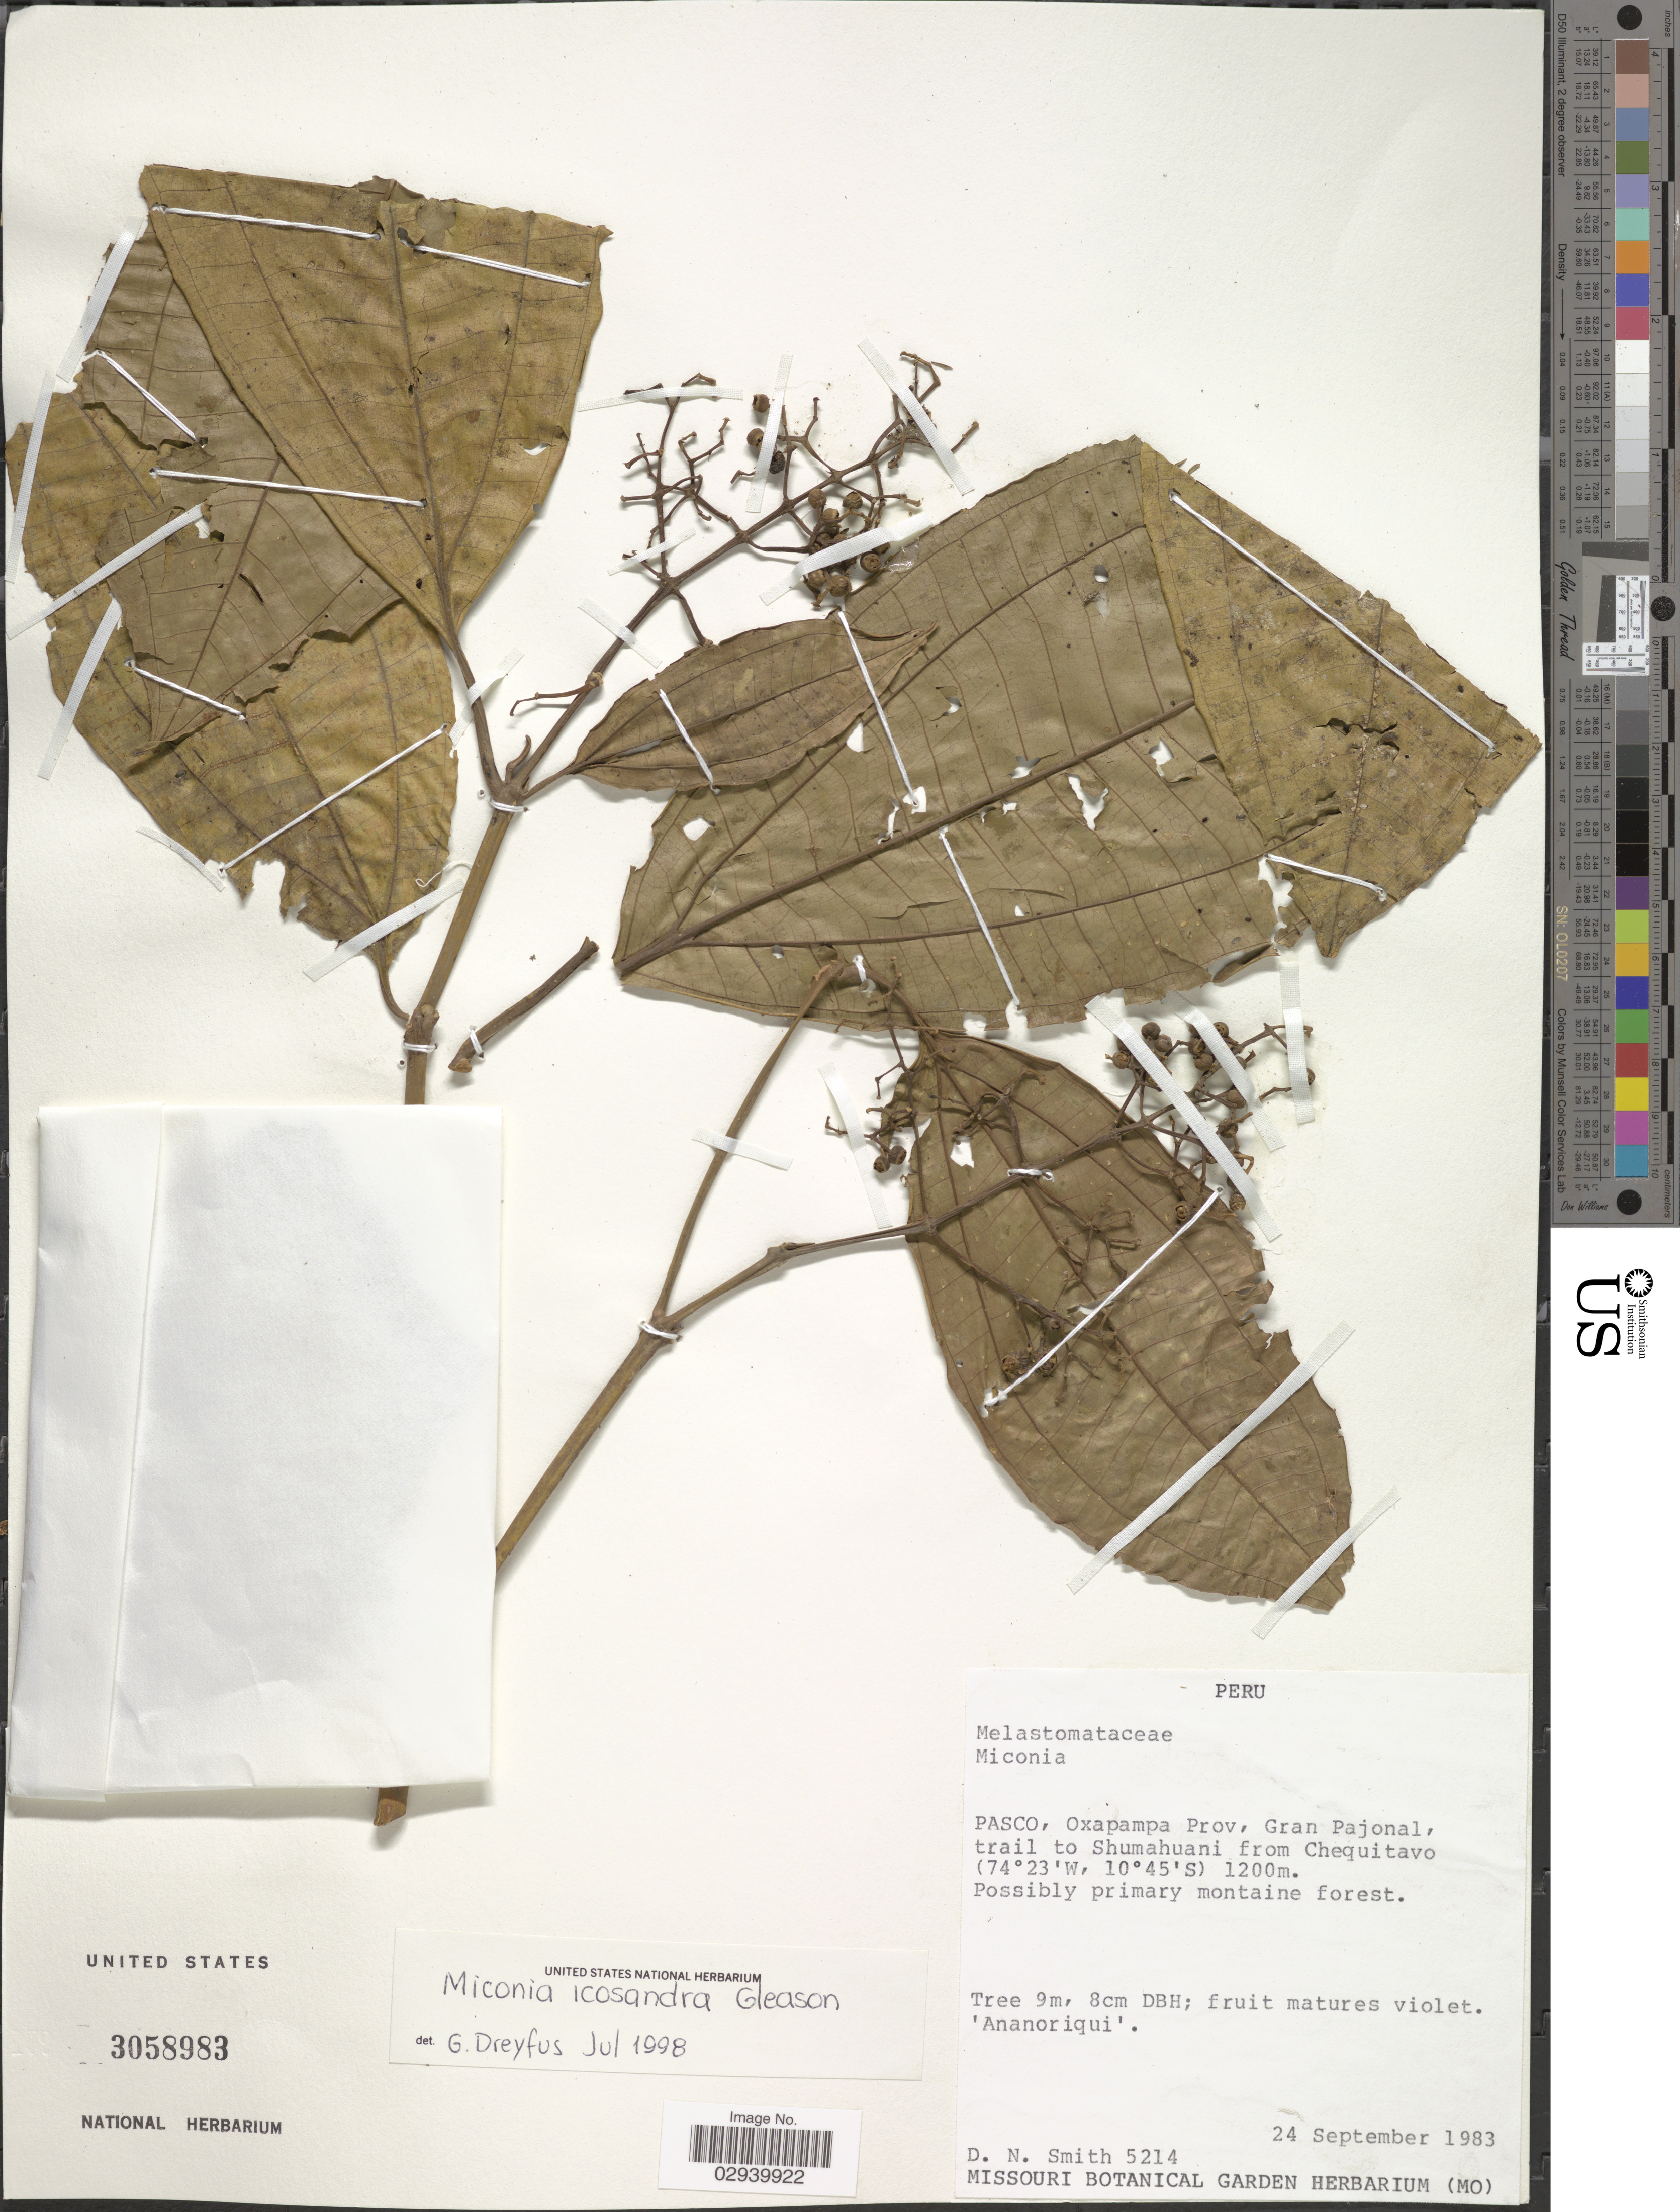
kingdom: Plantae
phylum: Tracheophyta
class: Magnoliopsida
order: Myrtales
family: Melastomataceae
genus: Miconia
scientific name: Miconia icosandra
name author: Gleason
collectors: D. Smith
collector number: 5214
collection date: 1983-09-24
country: Peru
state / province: Pasco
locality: Pasco, Oxapampa Prov, Gran Pajonal, trail to Shumahuani from Chequitavo.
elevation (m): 1200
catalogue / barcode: US 3058983